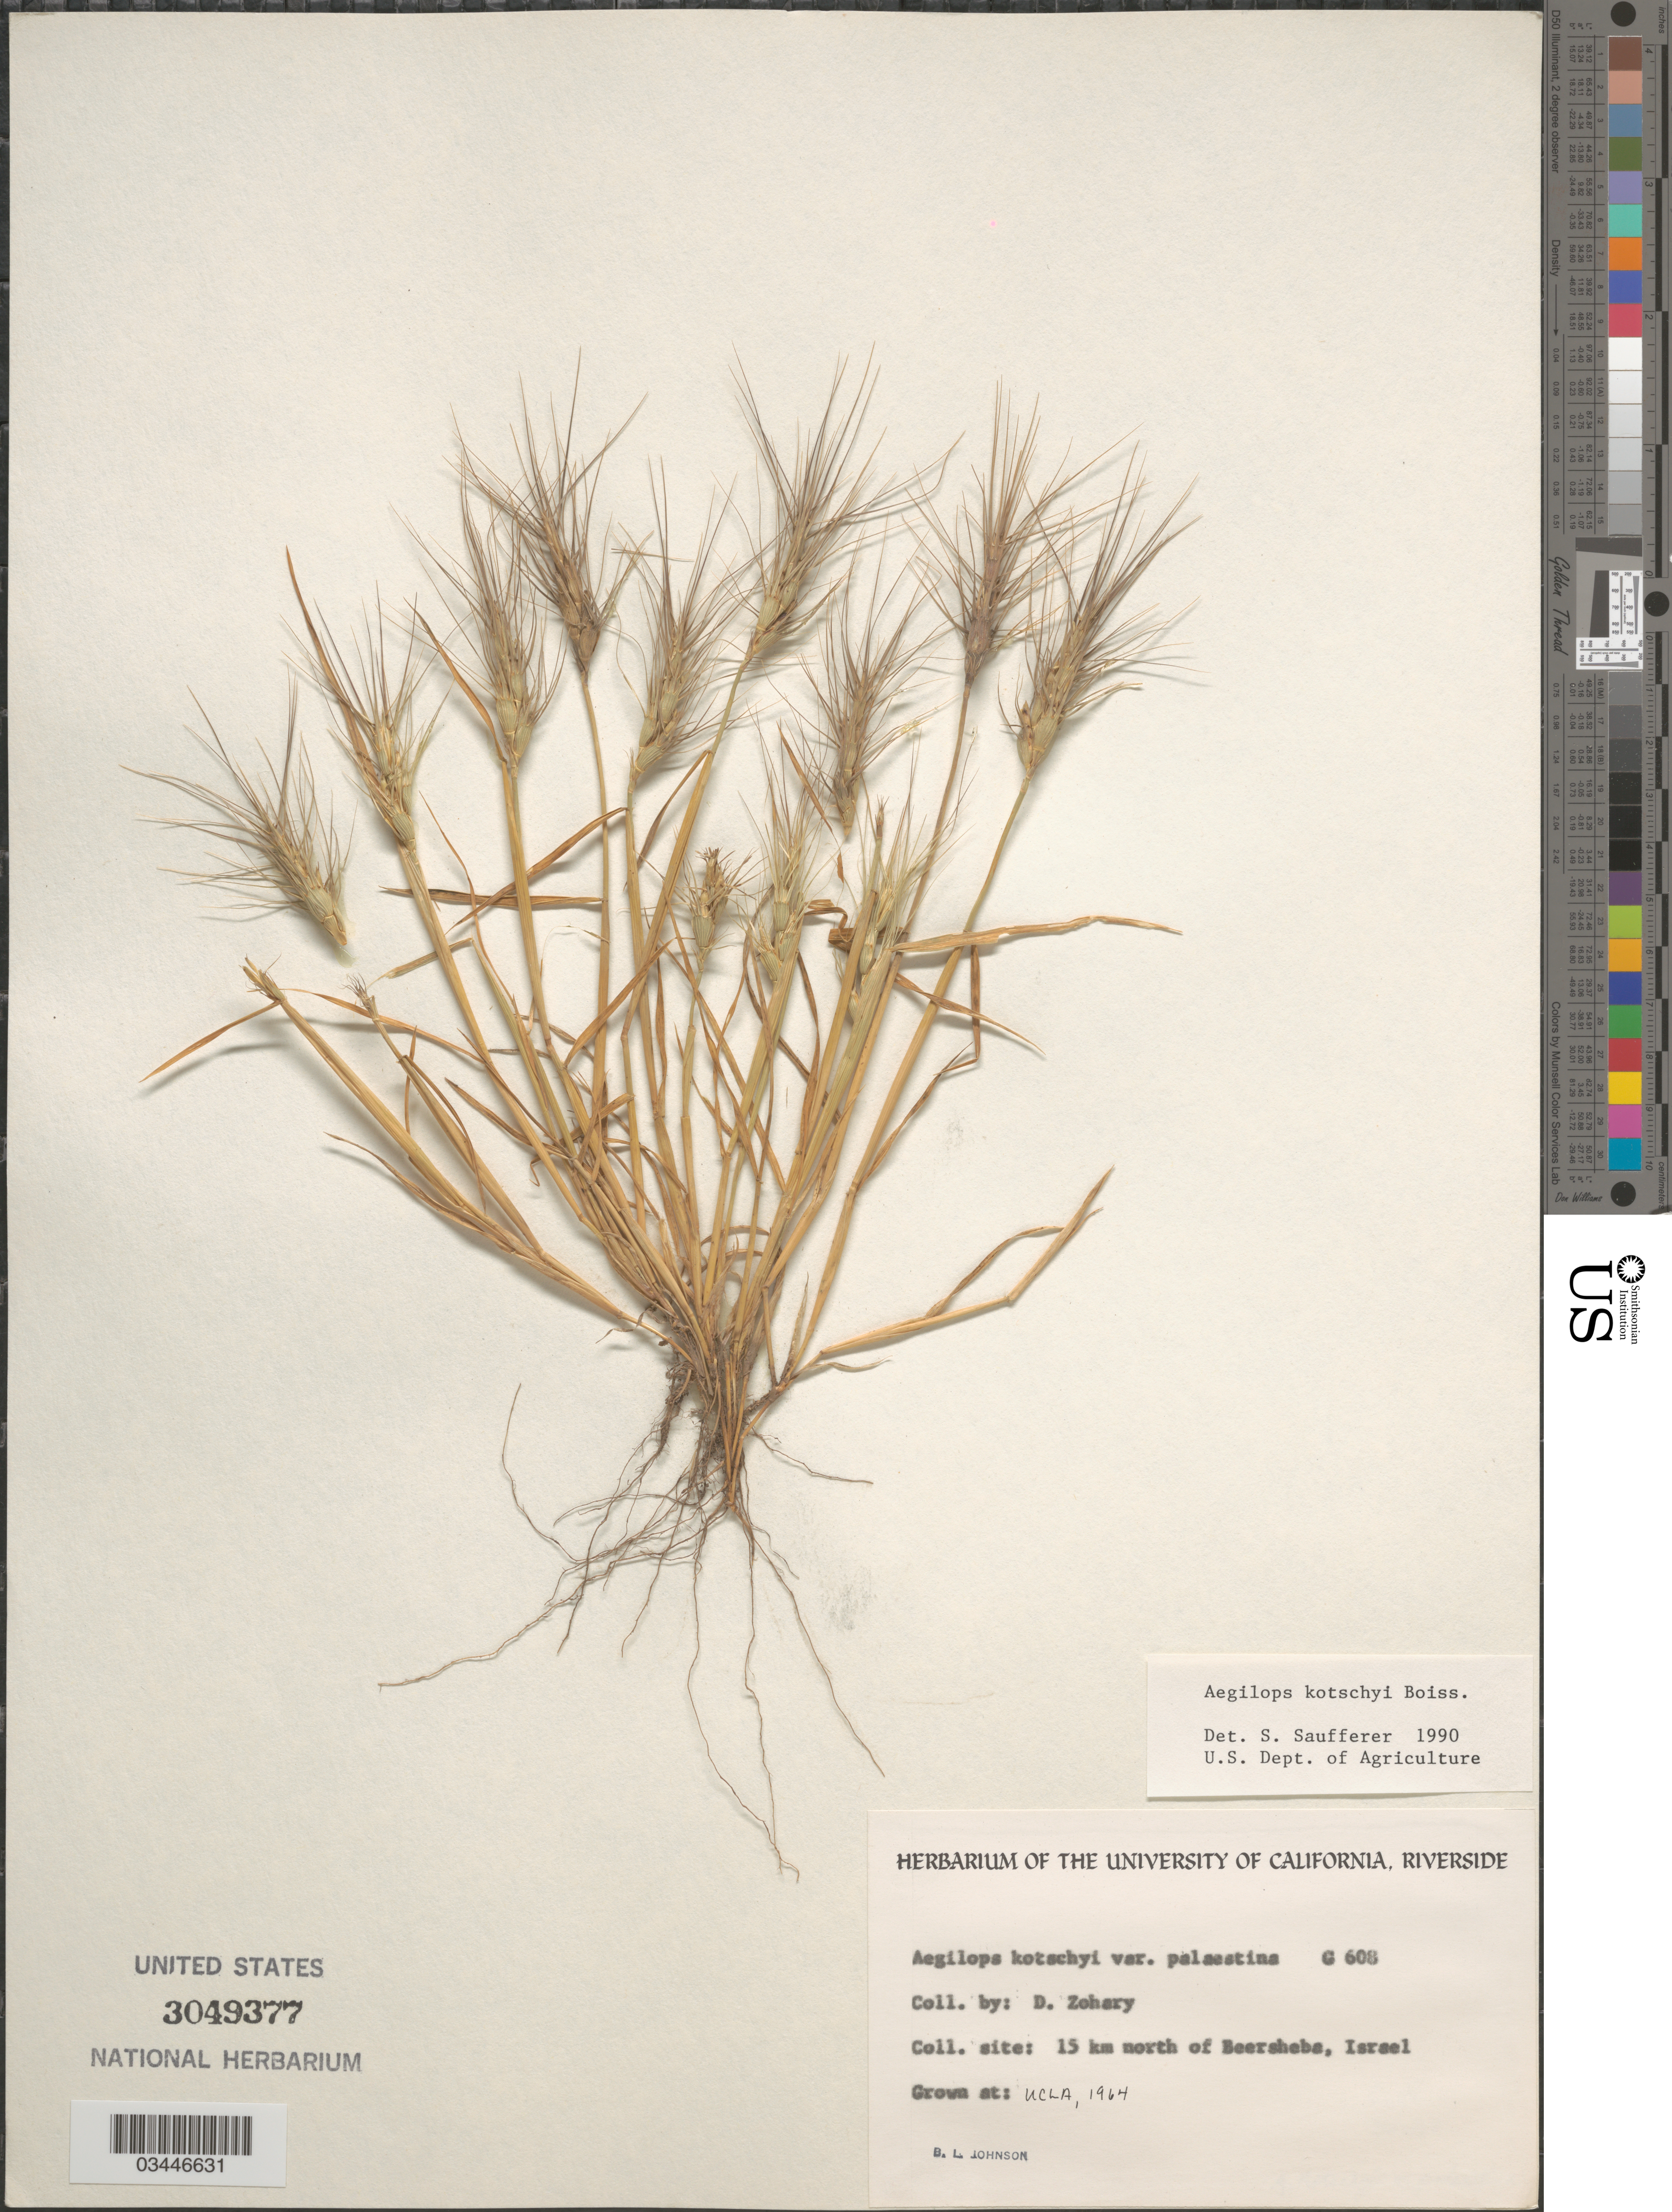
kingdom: Plantae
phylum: Tracheophyta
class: Liliopsida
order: Poales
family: Poaceae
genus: Aegilops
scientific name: Aegilops kotschyi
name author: Boiss.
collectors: B. Johnson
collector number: G608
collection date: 1964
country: United States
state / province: California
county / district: Los Angeles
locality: UCLA.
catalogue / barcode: US 3049377